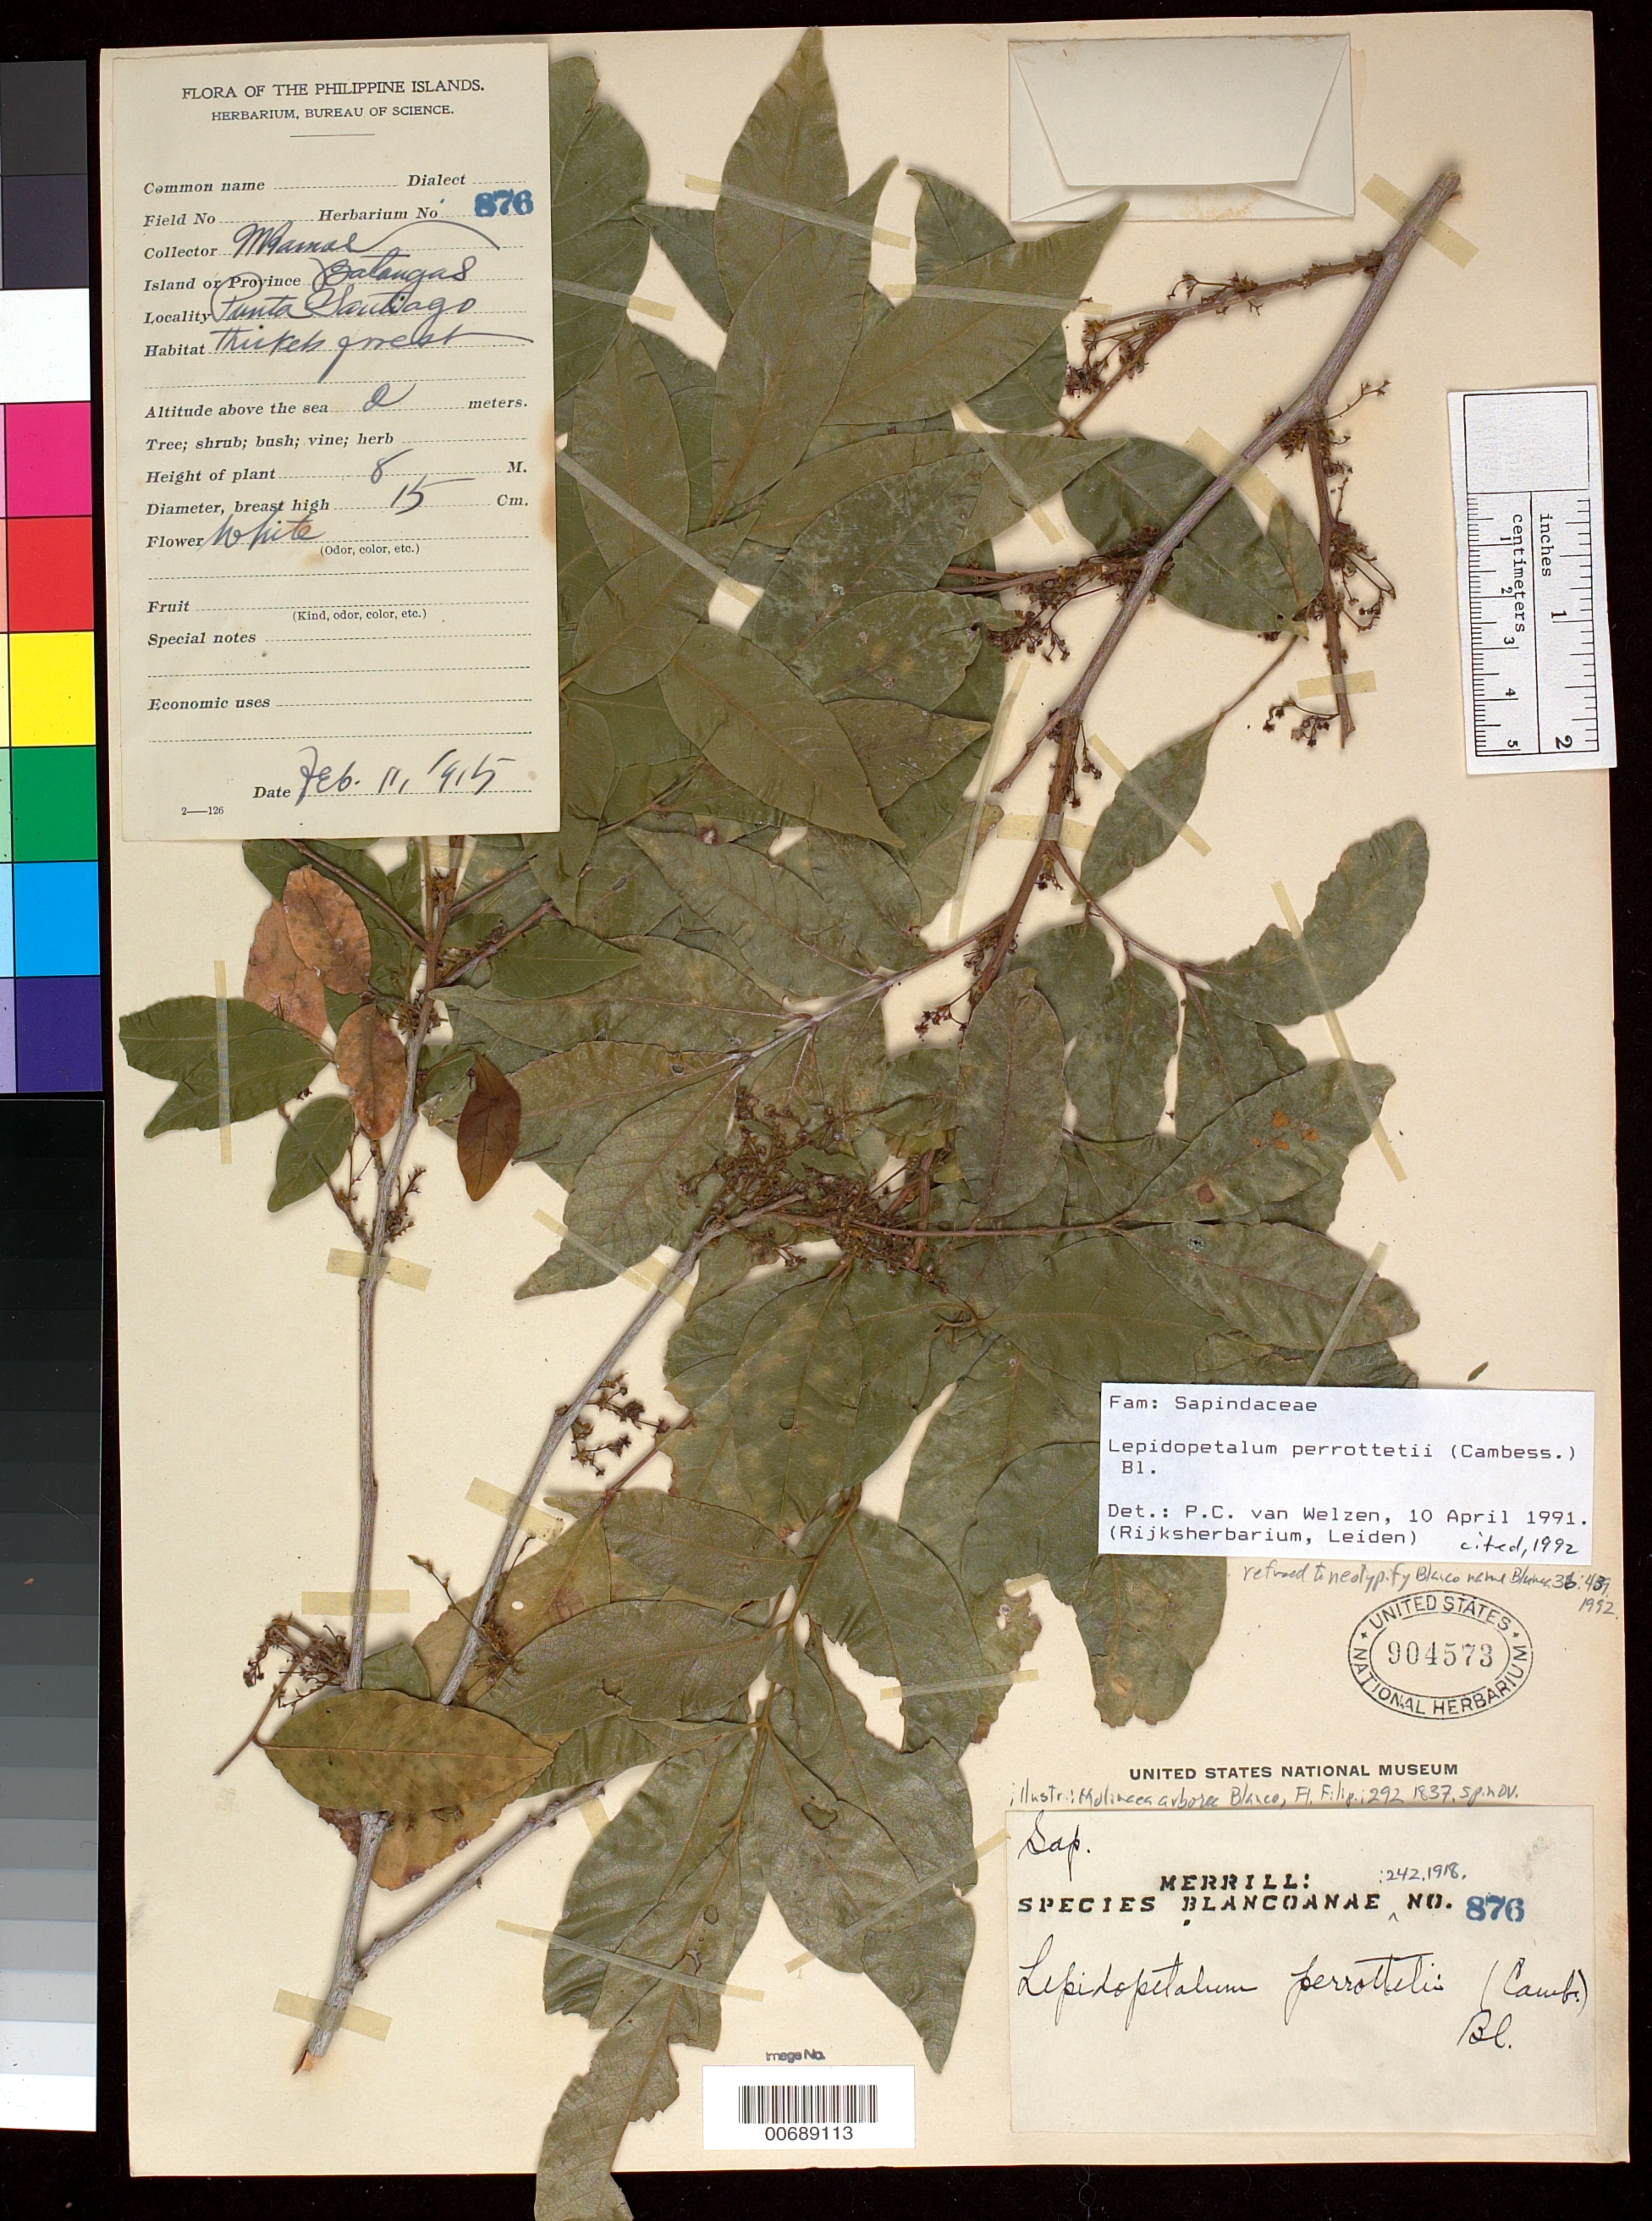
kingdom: Plantae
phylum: Tracheophyta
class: Magnoliopsida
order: Sapindales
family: Sapindaceae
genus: Lepidopetalum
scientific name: Lepidopetalum perrottetii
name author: (Cambess.) Blume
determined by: Welzen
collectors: M. Ramos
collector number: Sp. Blancoan. 0876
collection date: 1915-02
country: Philippines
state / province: Calabarzon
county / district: Batangas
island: Luzon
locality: Punta Santiago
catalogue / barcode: US 904573